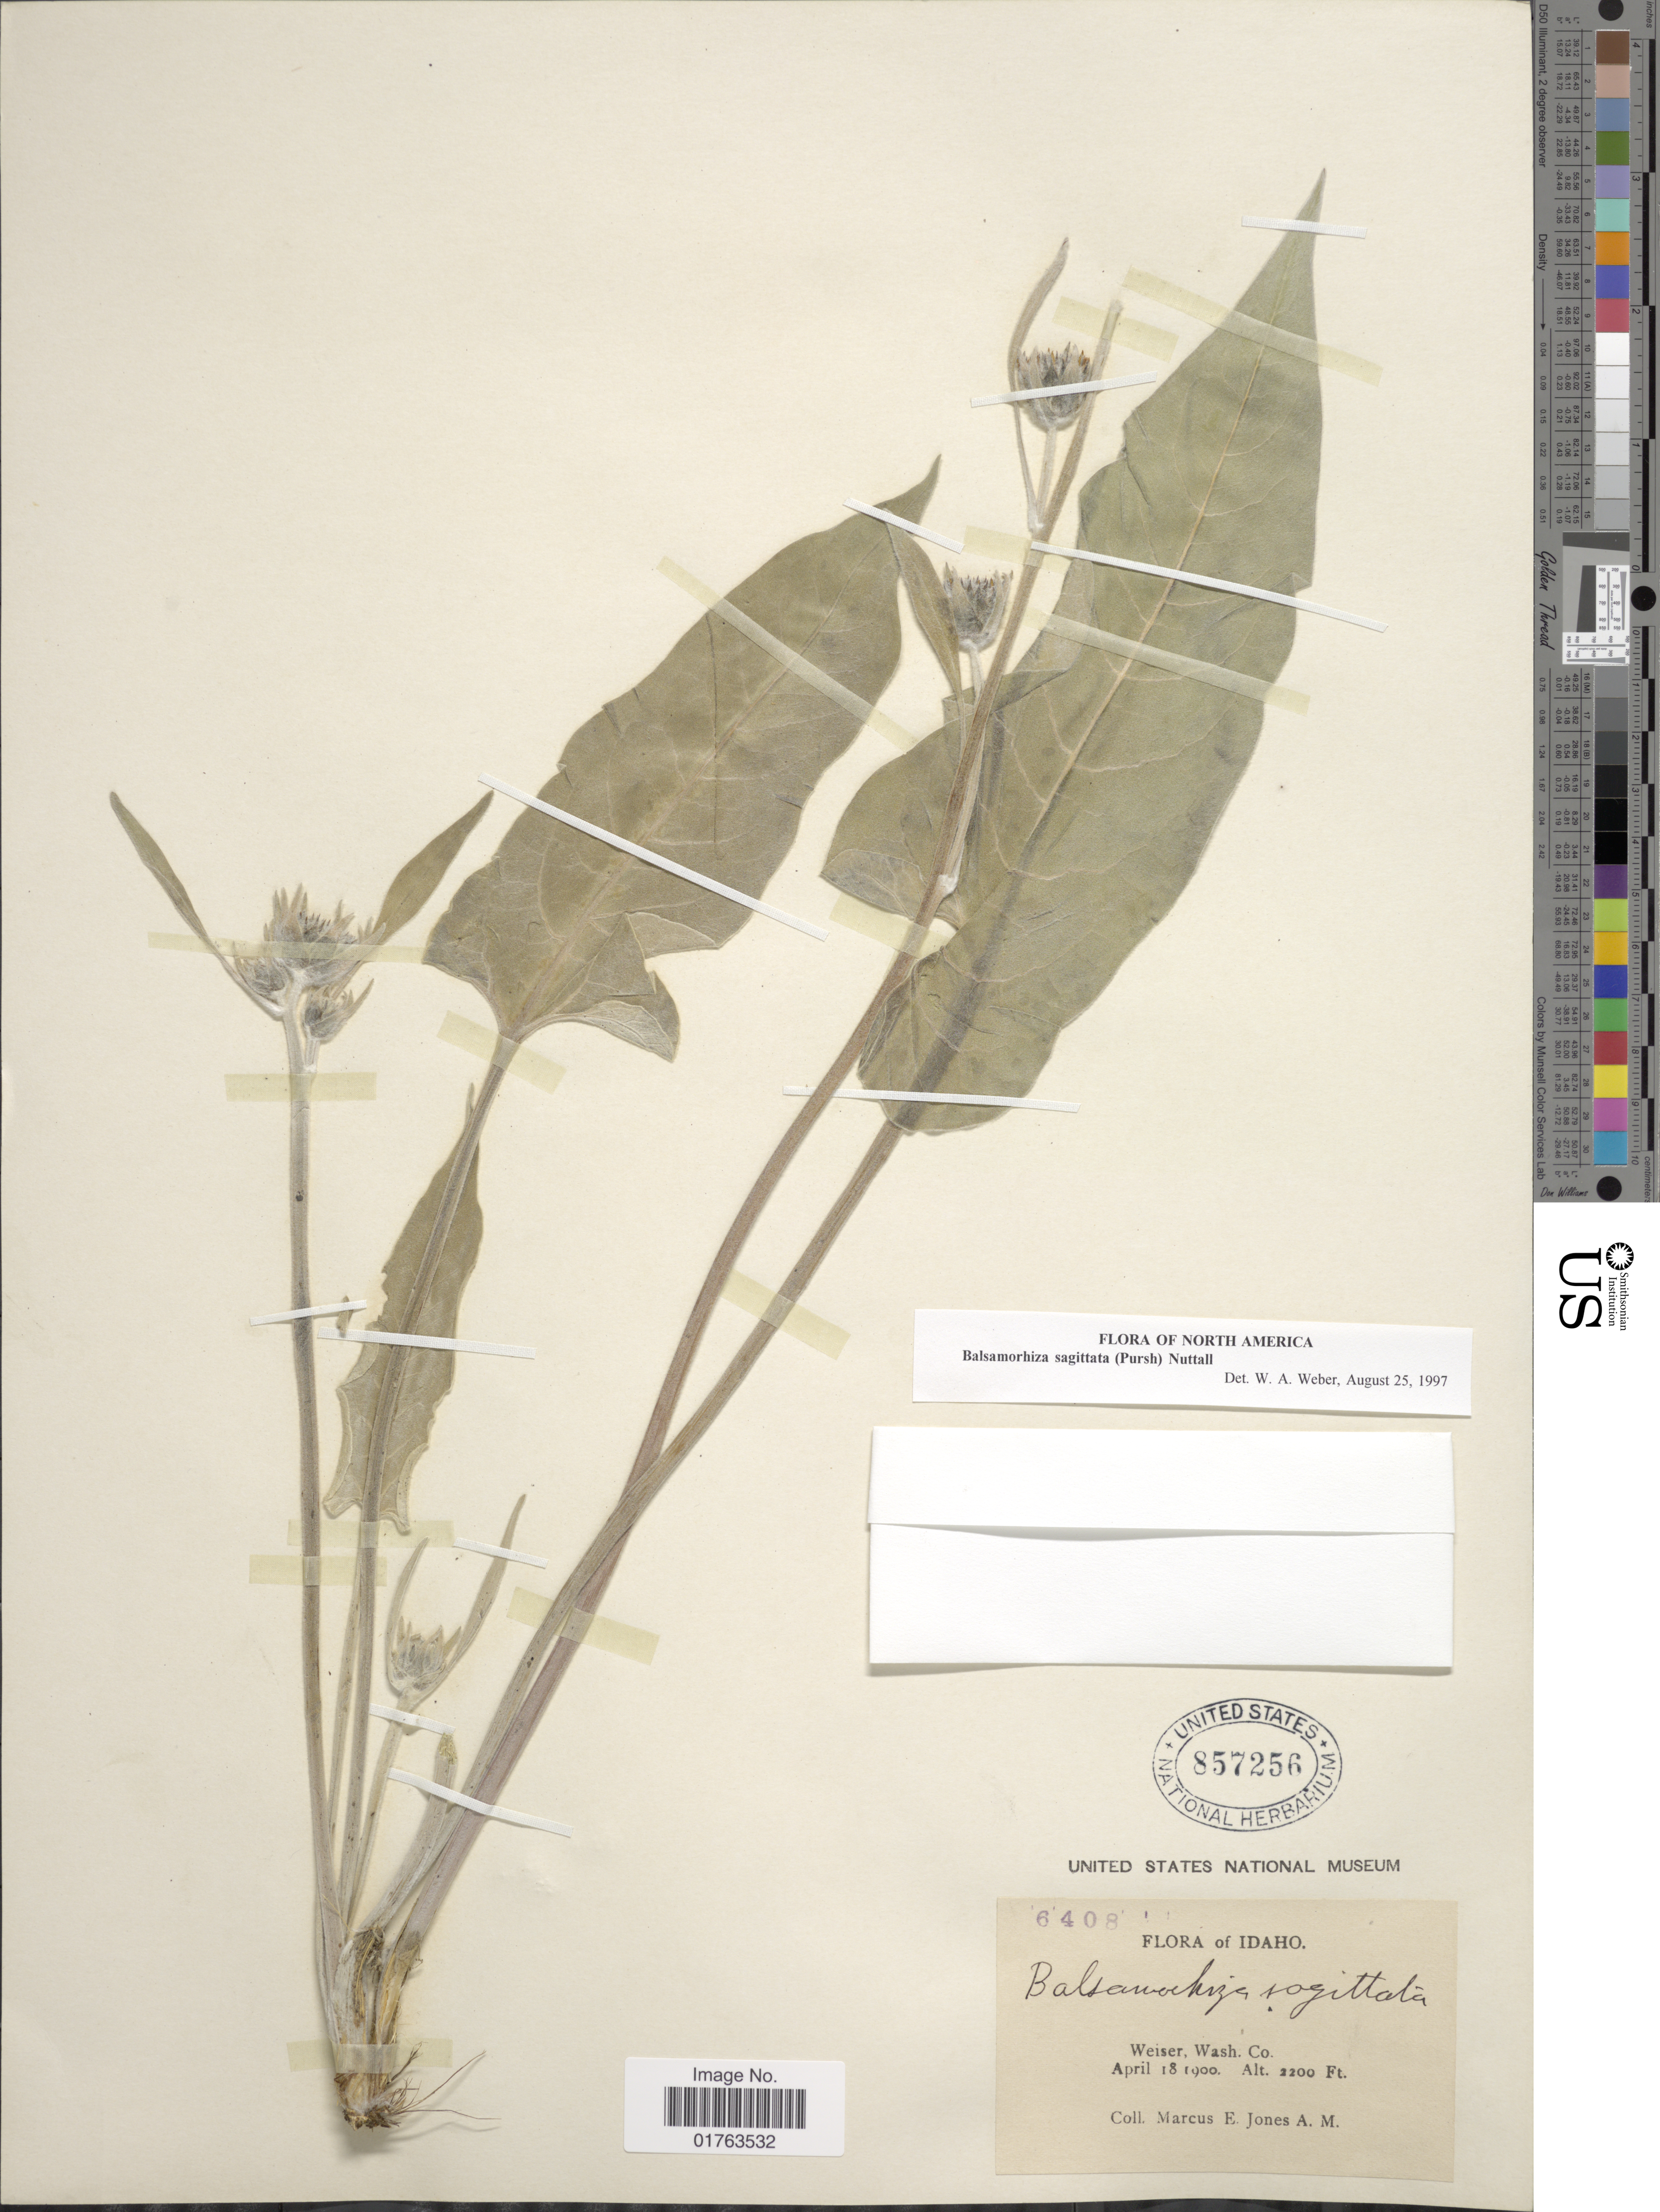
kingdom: Plantae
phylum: Tracheophyta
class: Magnoliopsida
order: Asterales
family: Asteraceae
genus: Balsamorhiza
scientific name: Balsamorhiza sagittata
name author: (Pursh) Nutt.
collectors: M. E. Jones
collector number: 6408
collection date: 1900-04-18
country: United States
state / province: Idaho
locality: Weiser, Wash Co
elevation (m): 671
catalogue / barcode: US 857256